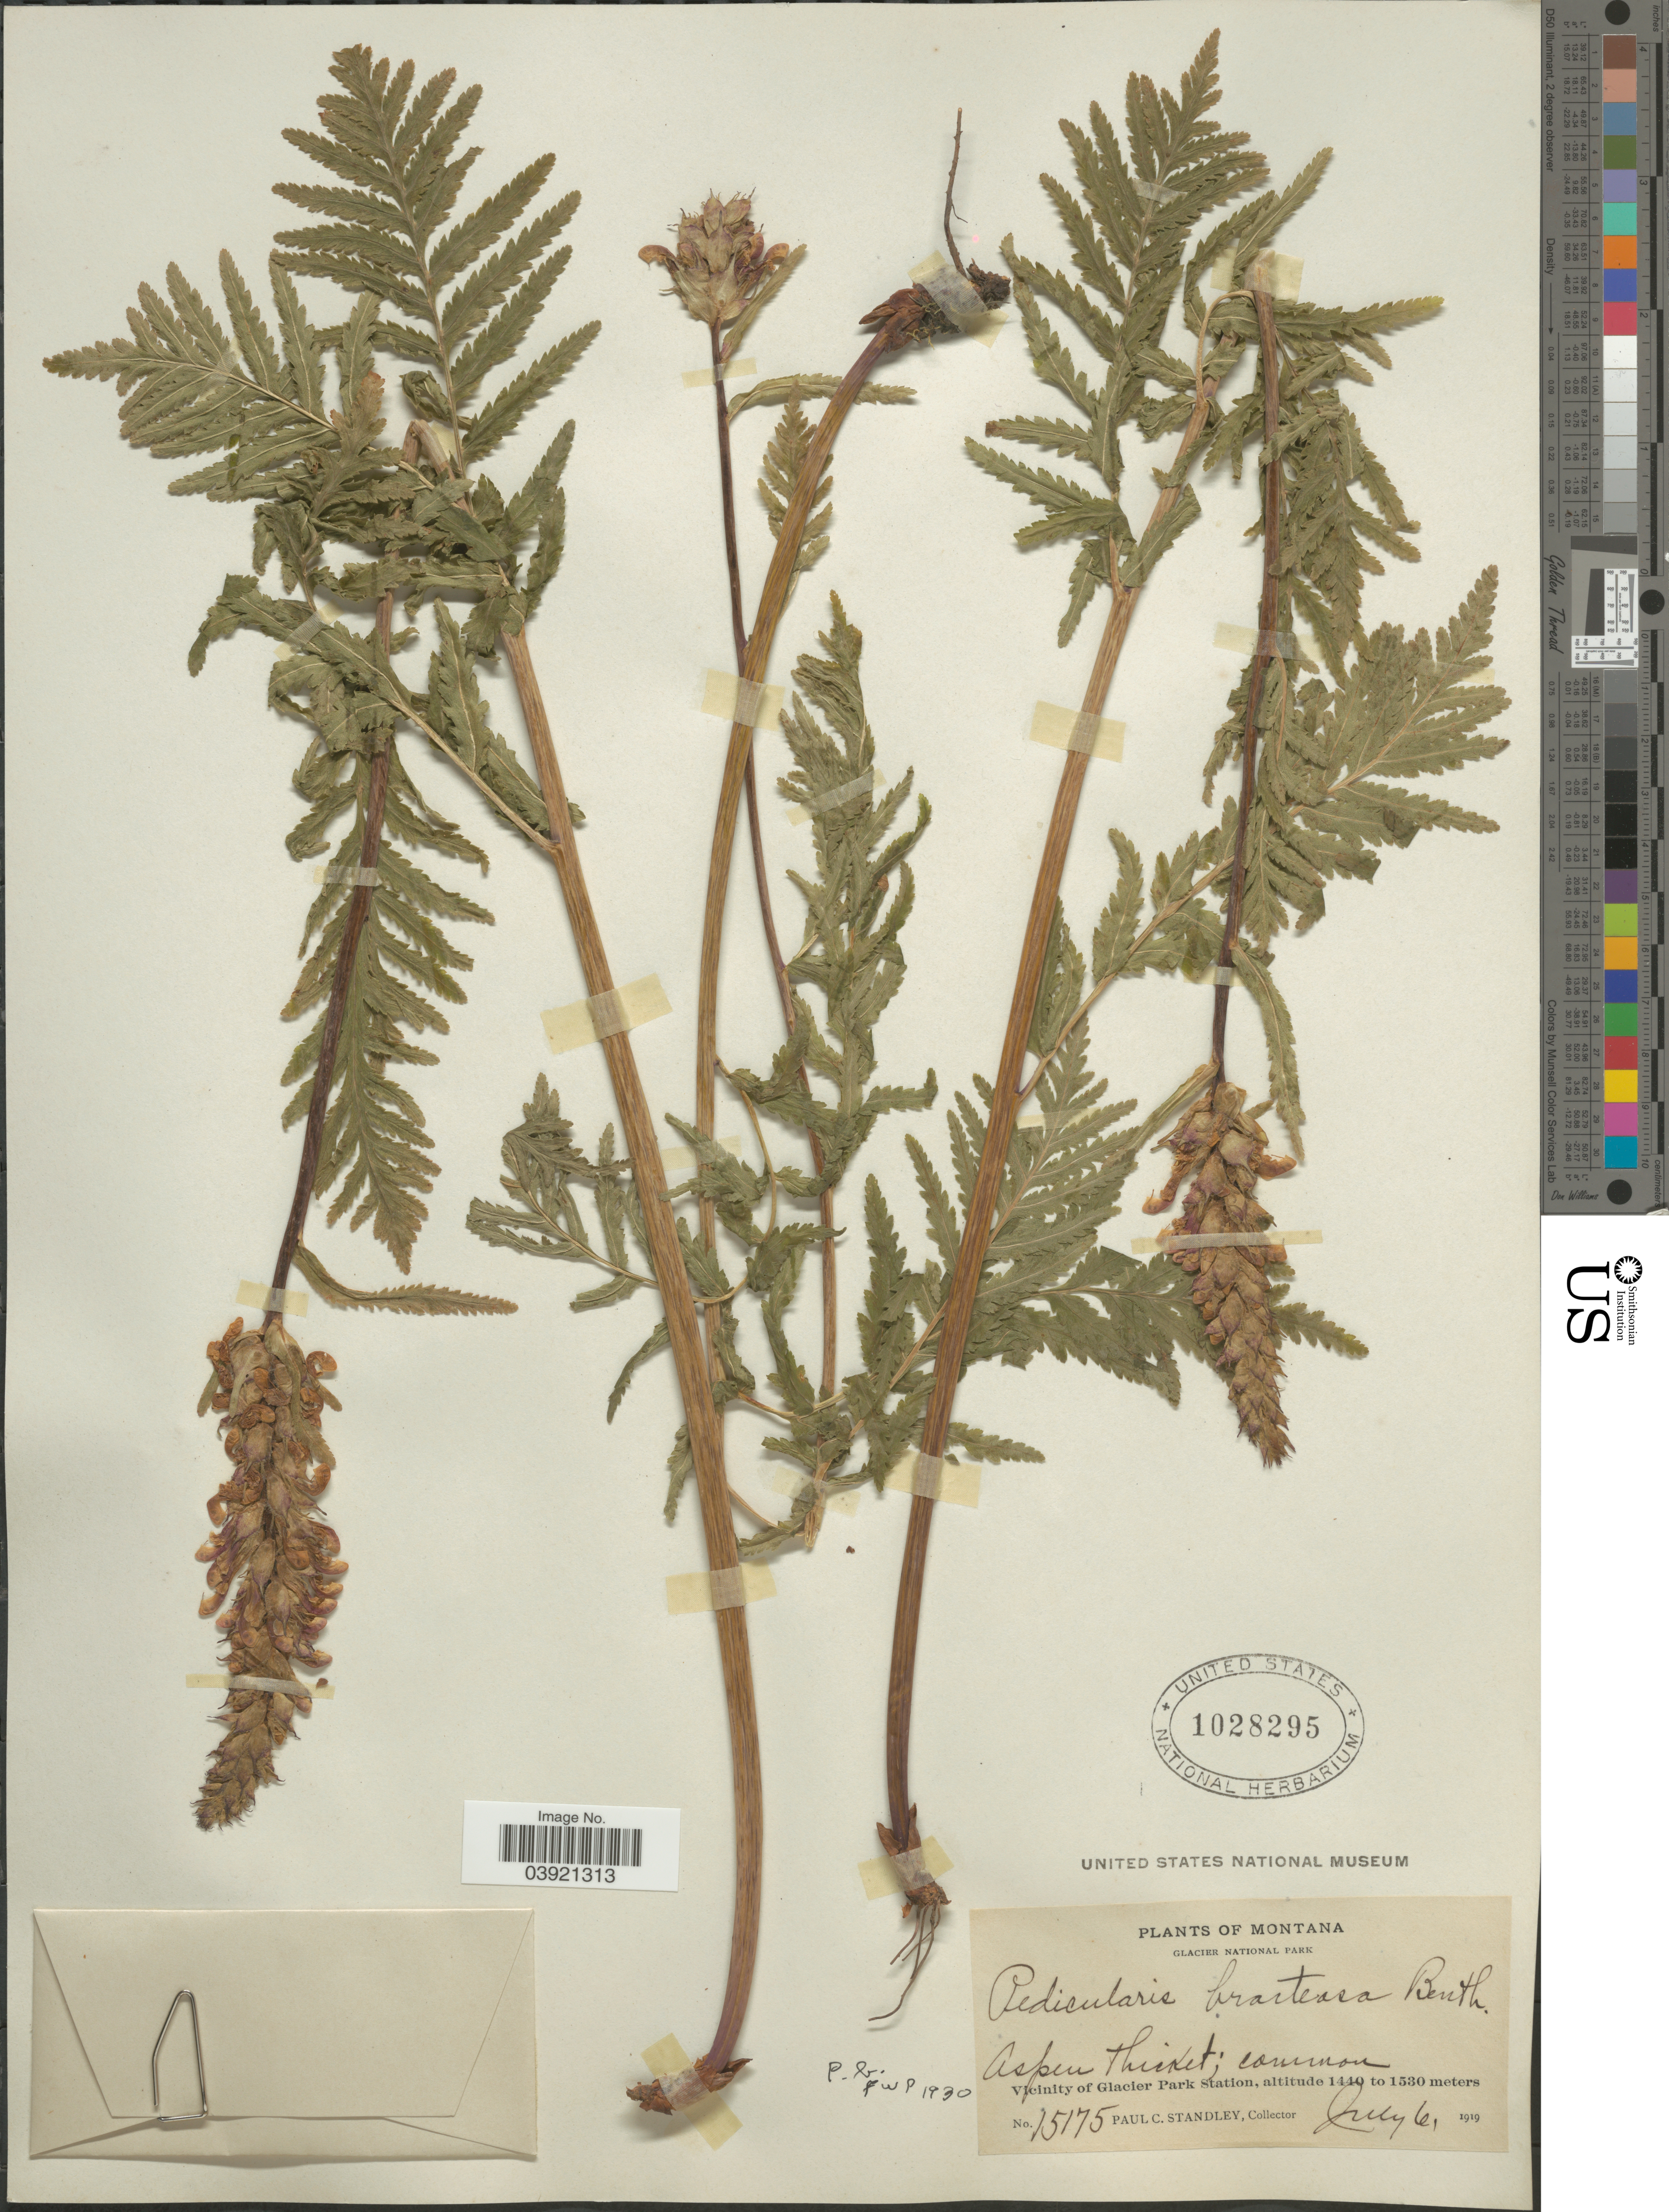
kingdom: Plantae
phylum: Tracheophyta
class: Magnoliopsida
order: Lamiales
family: Orobanchaceae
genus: Pedicularis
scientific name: Pedicularis bracteosa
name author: Benth.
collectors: P. C. Standley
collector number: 15175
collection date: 1919-07-06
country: United States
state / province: Montana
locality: Glacier National Park. Aspen thicket. Vicinity of Glacier Station.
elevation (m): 1440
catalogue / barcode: US 1028295